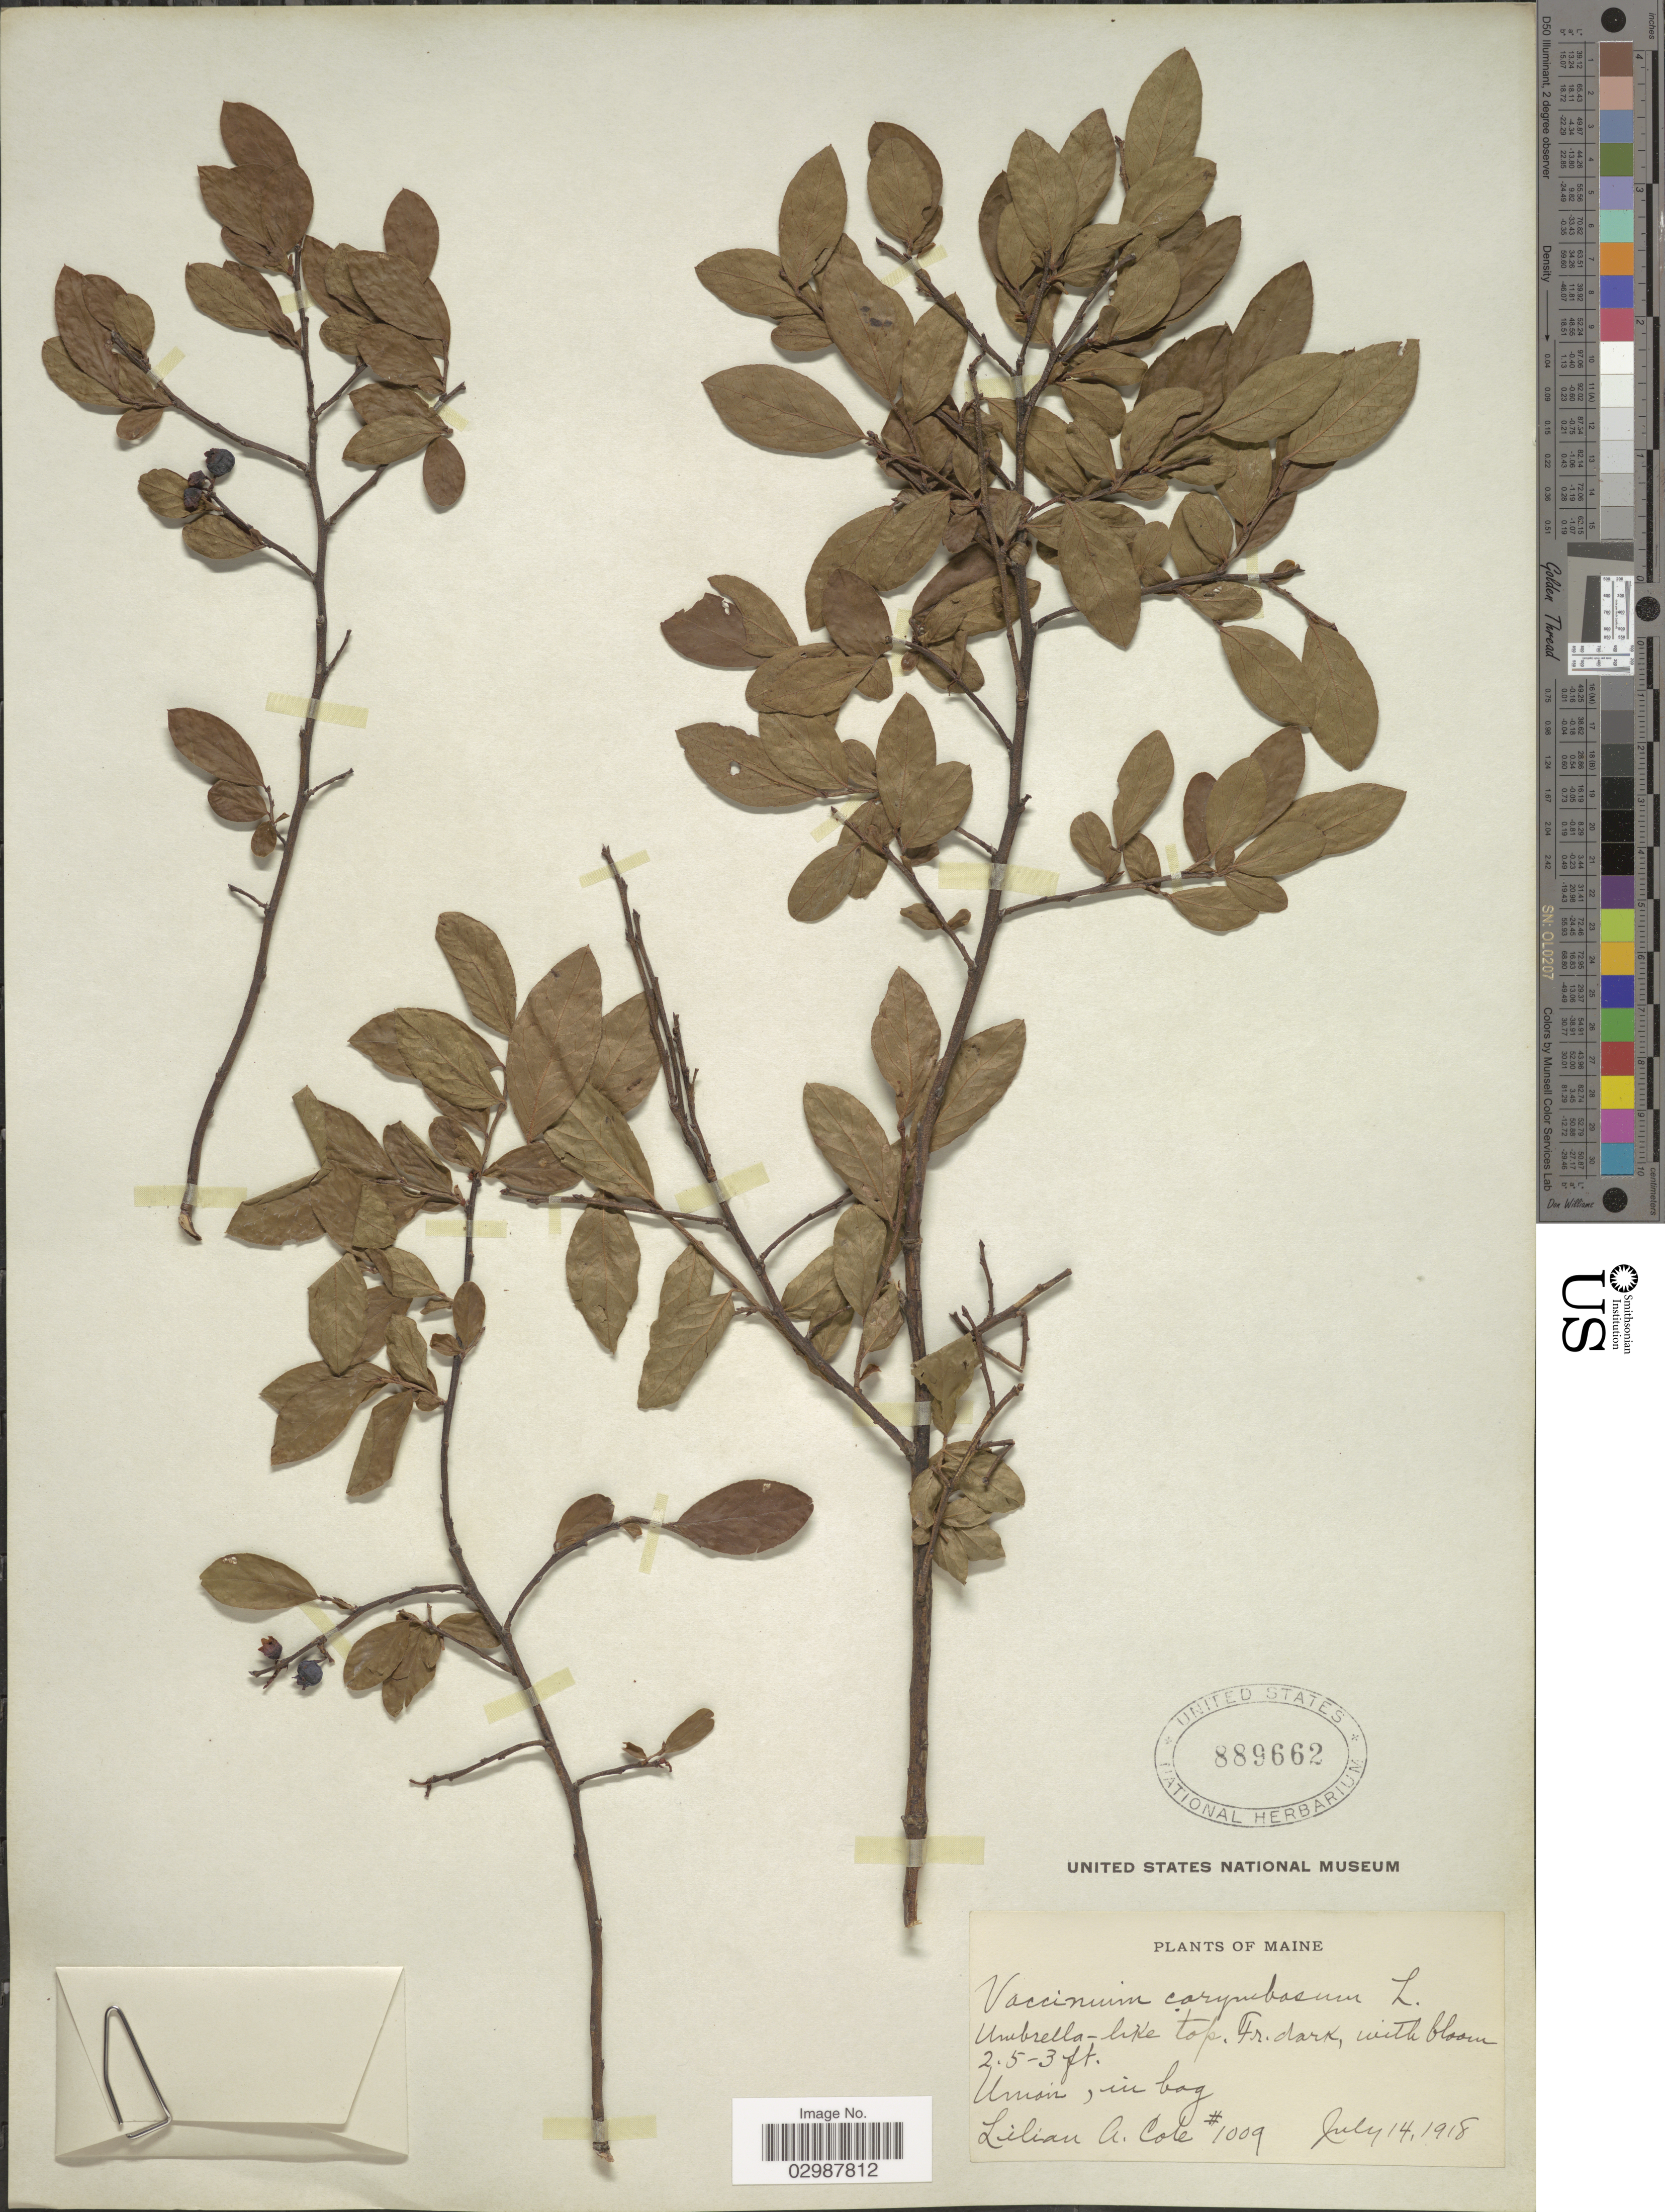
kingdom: Plantae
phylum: Tracheophyta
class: Magnoliopsida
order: Ericales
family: Ericaceae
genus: Vaccinium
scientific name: Vaccinium corymbosum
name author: L.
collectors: L. A. Cole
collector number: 1009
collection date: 1918-07-14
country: United States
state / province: Maine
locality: Union.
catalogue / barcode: US 889662